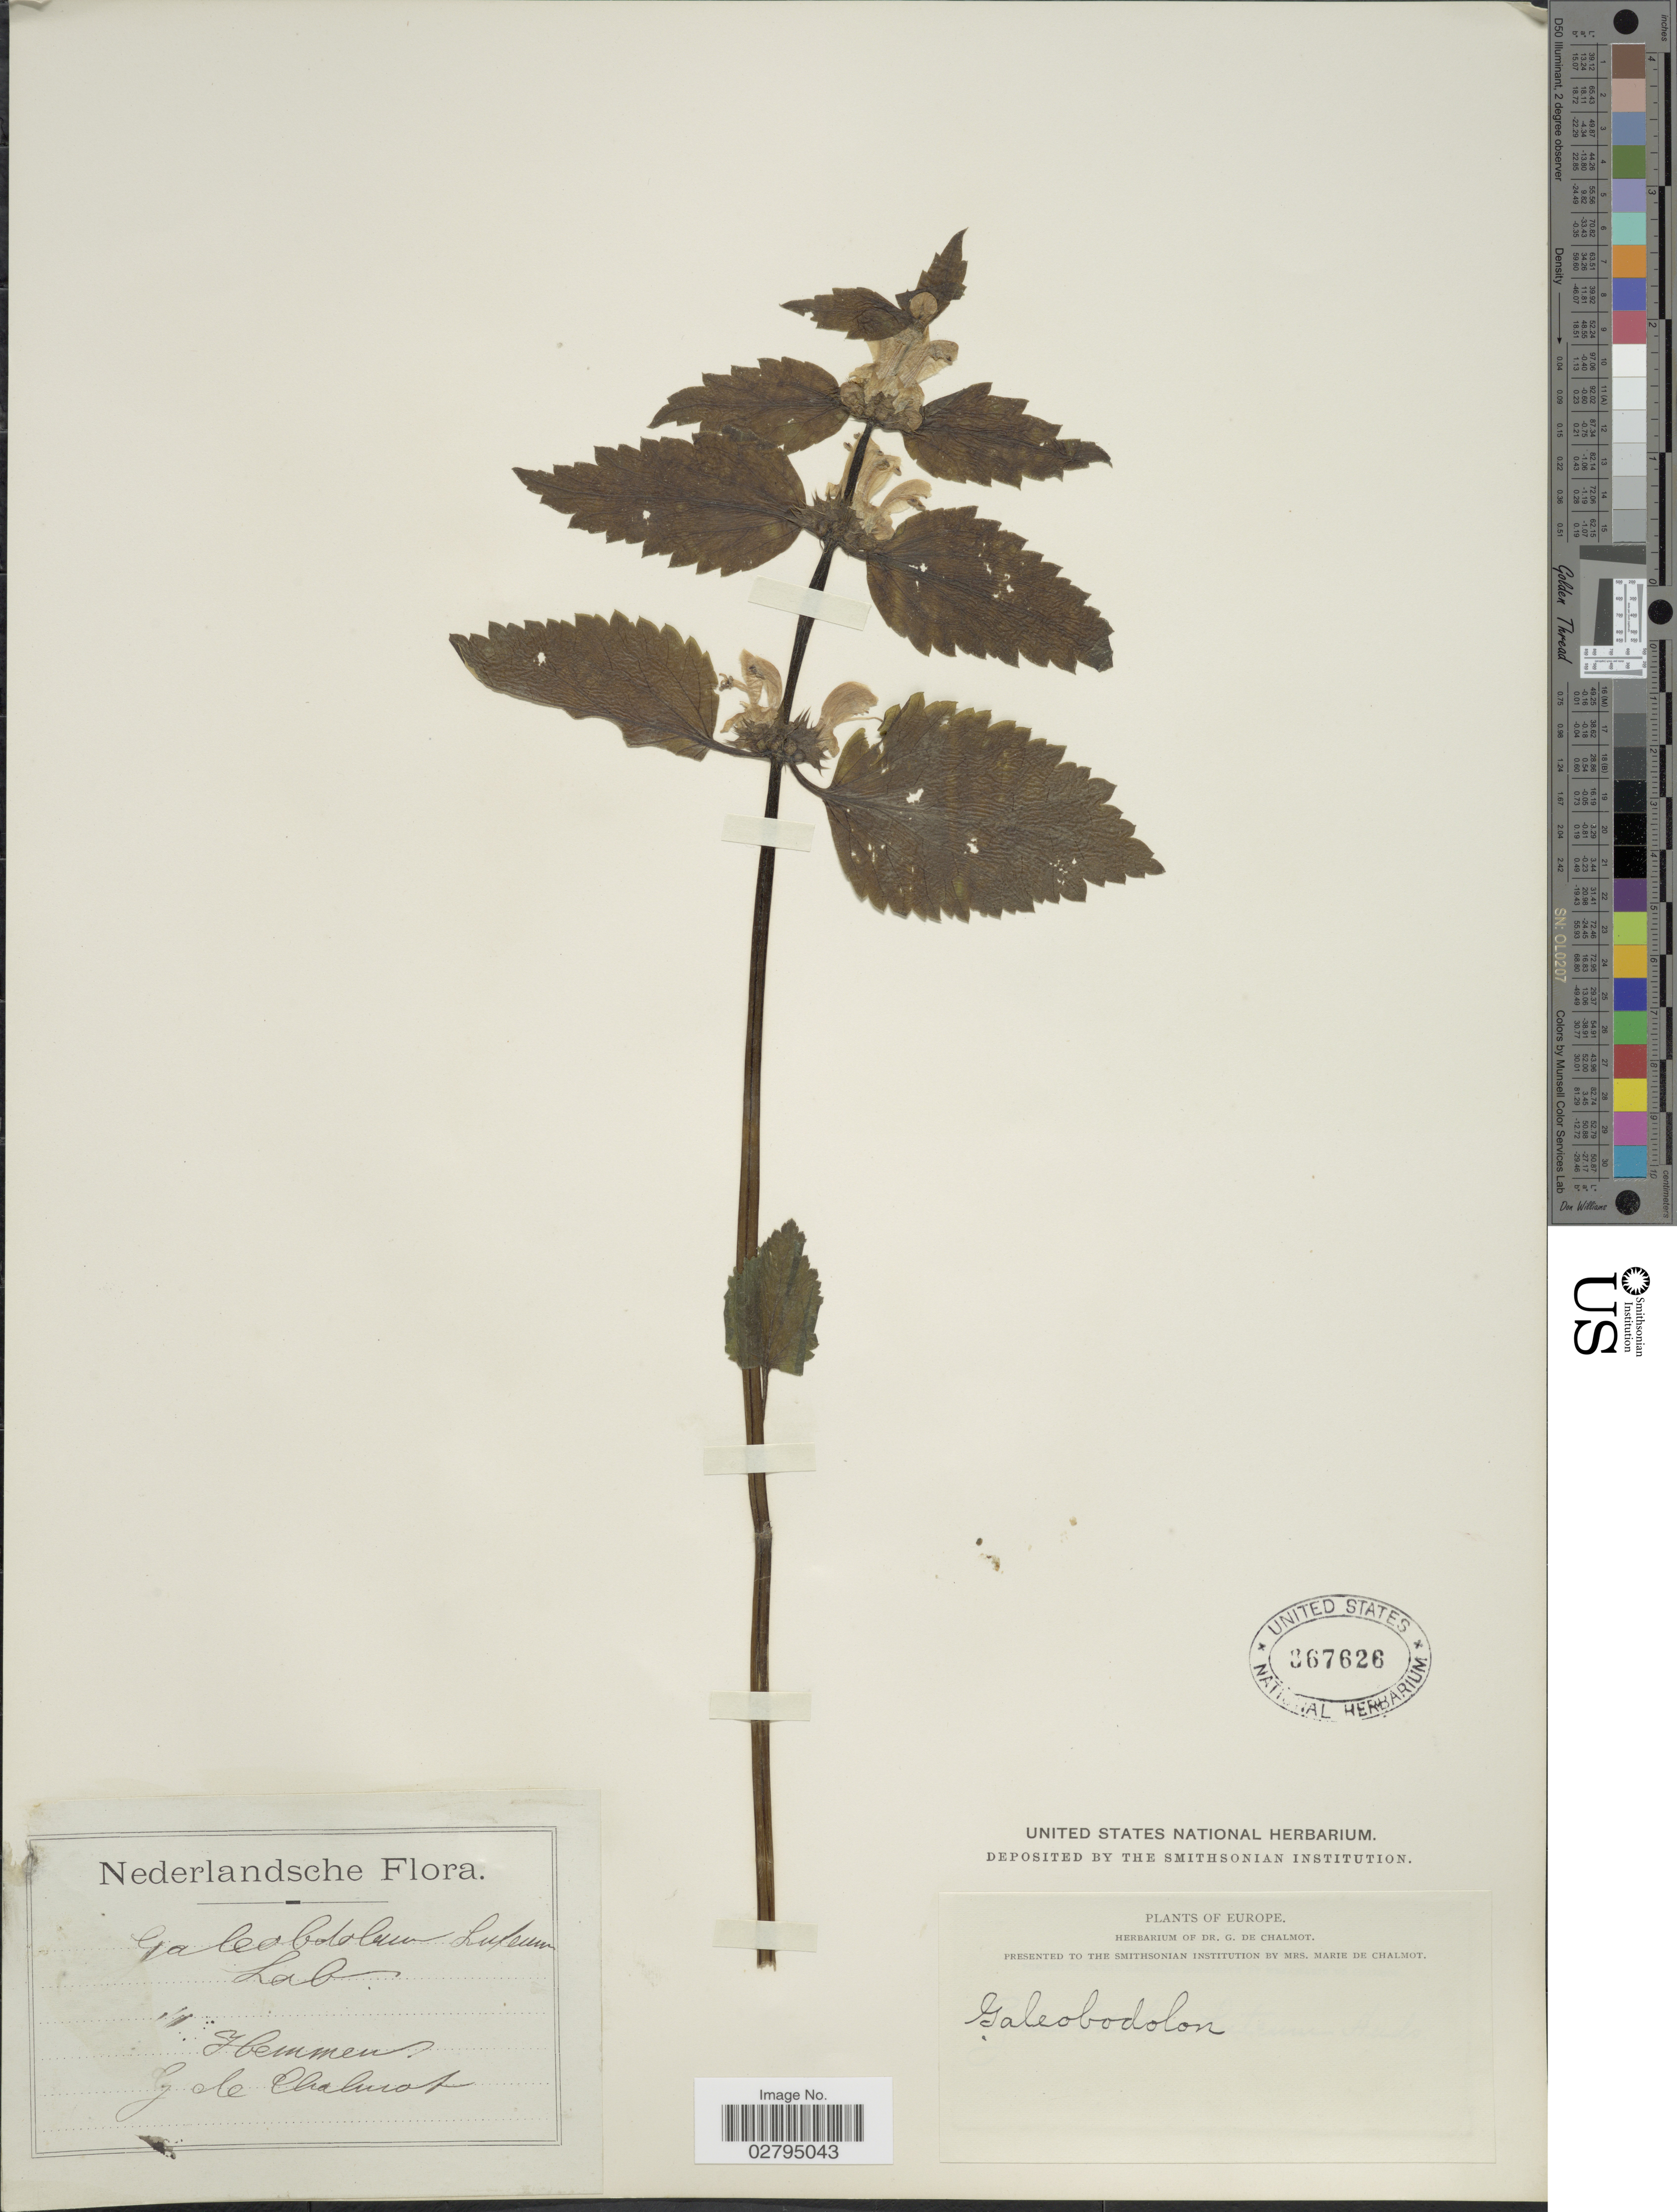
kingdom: Plantae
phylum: Tracheophyta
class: Magnoliopsida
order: Lamiales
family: Lamiaceae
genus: Lamium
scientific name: Lamium galeobdolon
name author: (L.) L.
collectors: G. de Chalmot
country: Netherlands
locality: Hemmen.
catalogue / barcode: US 367626